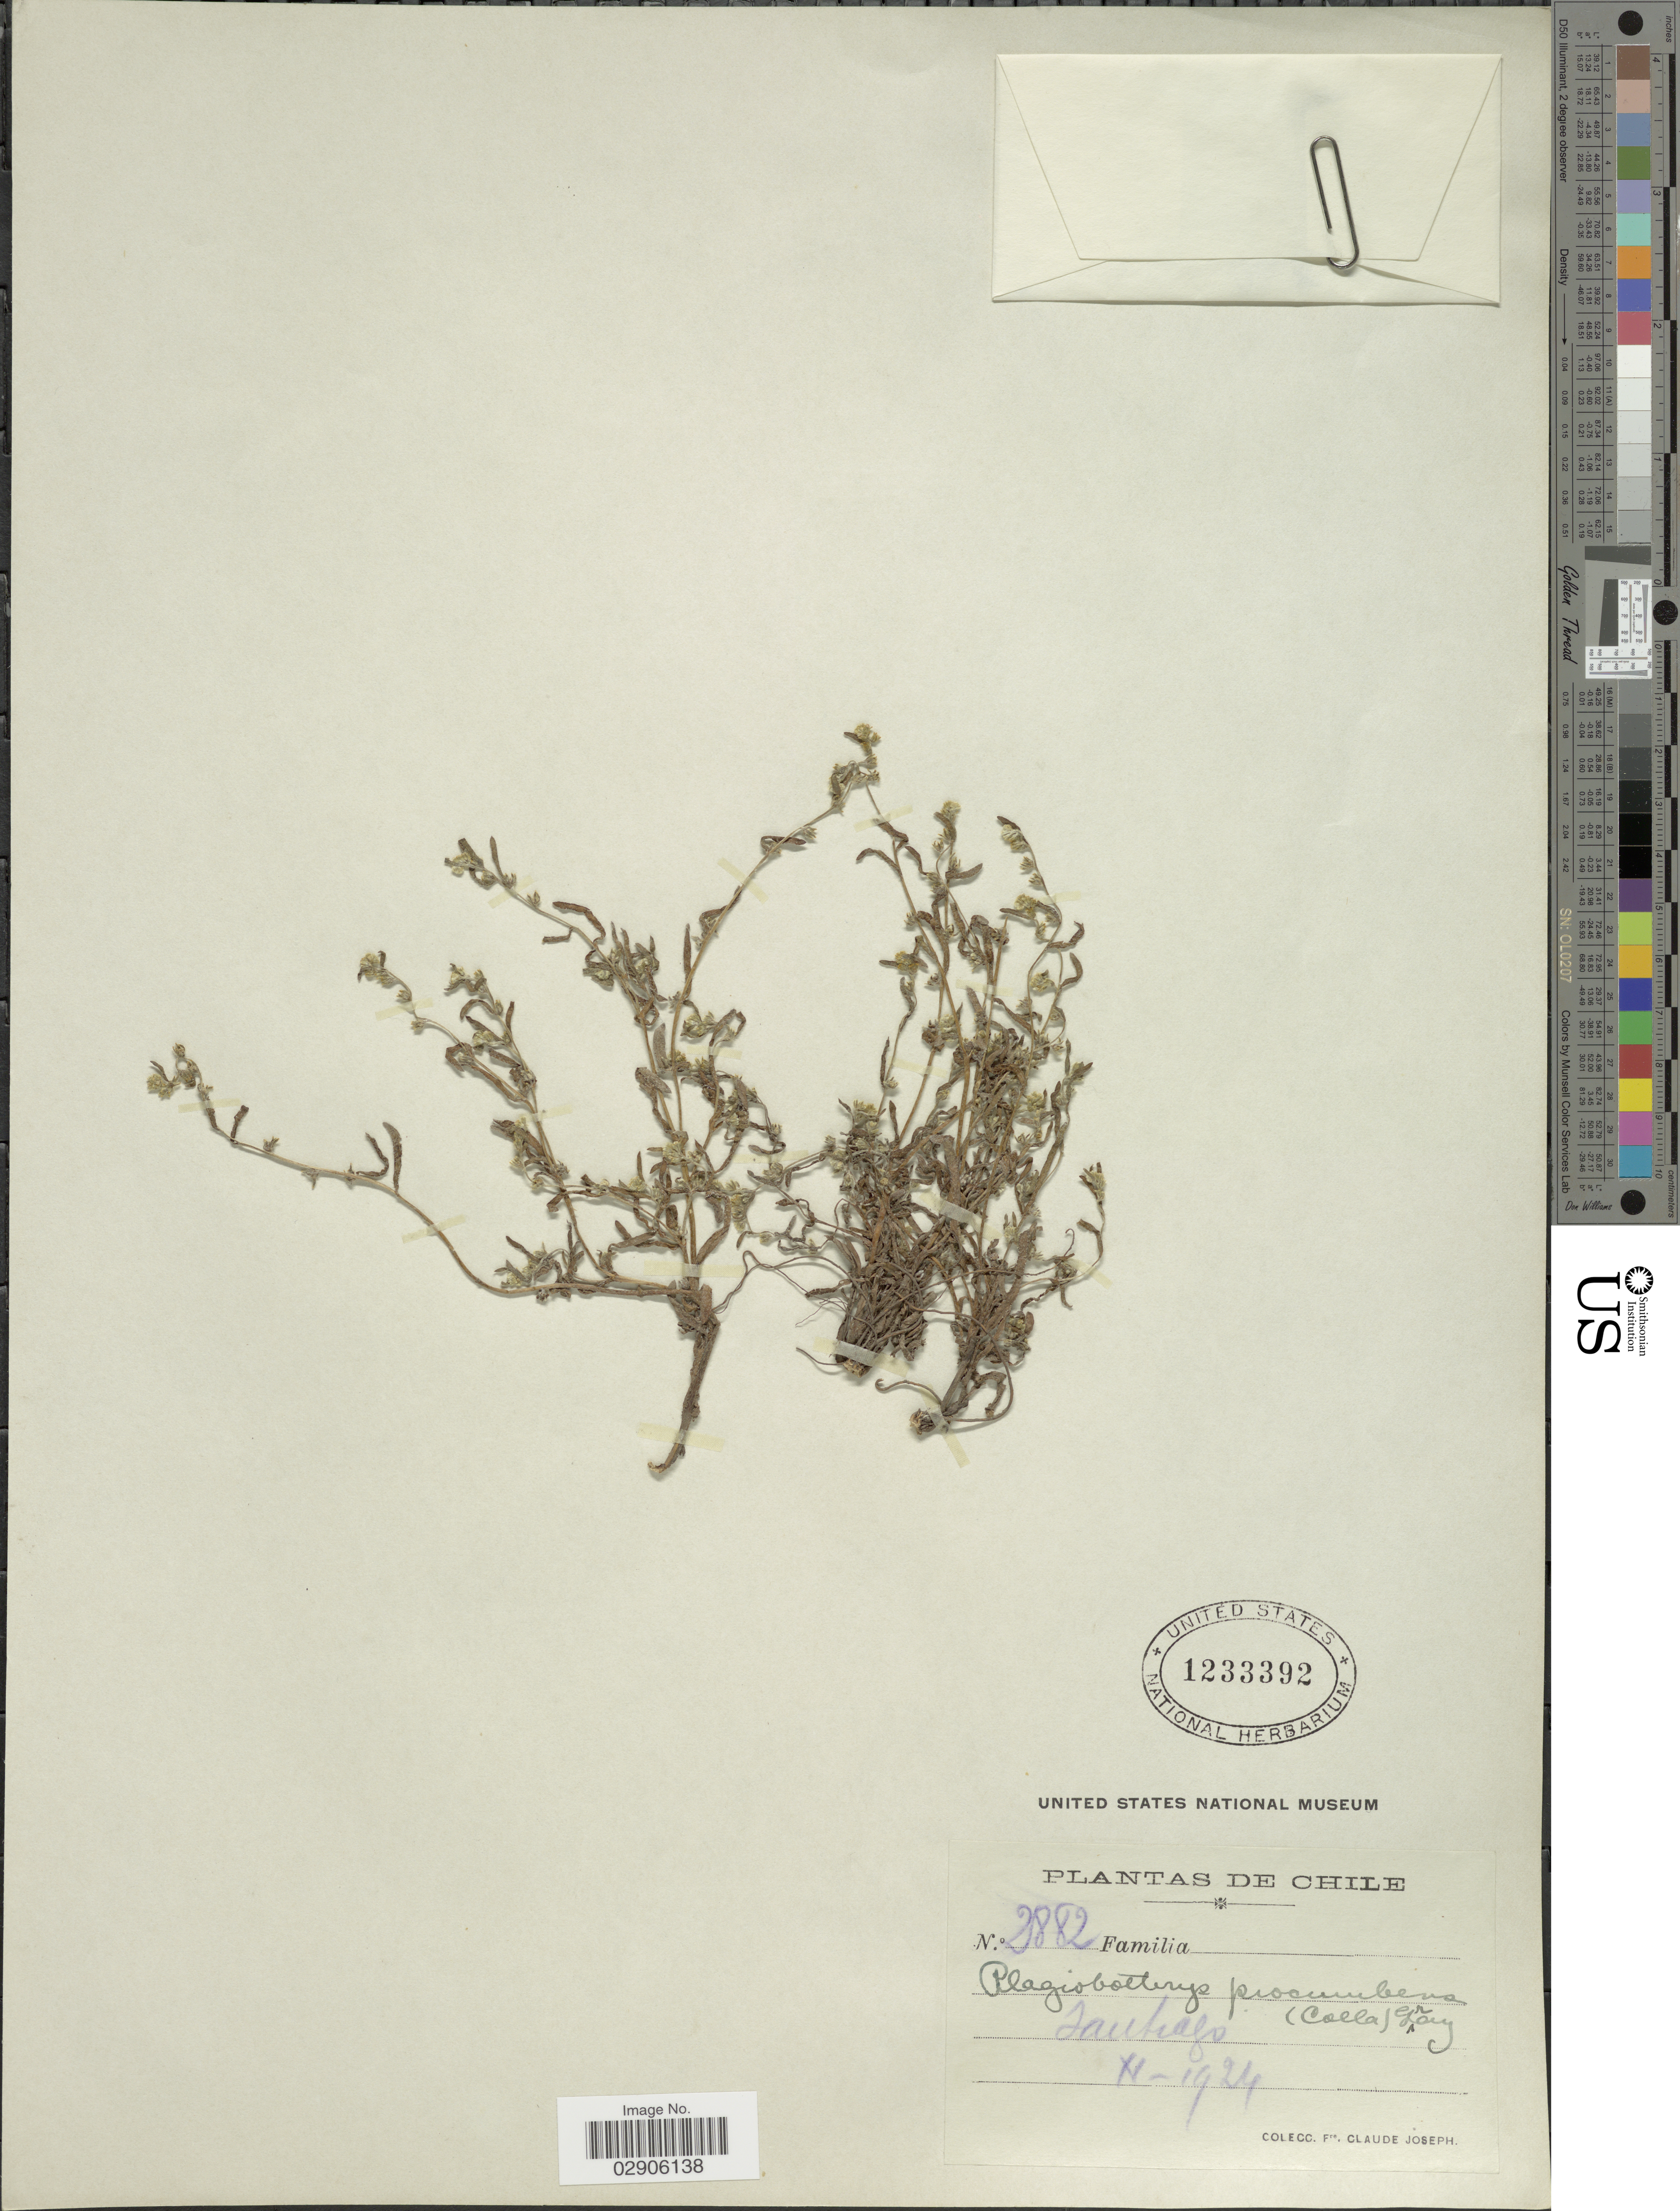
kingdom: Plantae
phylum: Tracheophyta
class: Magnoliopsida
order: Boraginales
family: Boraginaceae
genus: Plagiobothrys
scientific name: Plagiobothrys procumbens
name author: (Colla) Colla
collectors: Bro. Claude-Joseph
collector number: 2882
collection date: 1924-11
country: Chile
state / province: Región Metropolitana (RM)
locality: Santiago.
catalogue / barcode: US 1233392